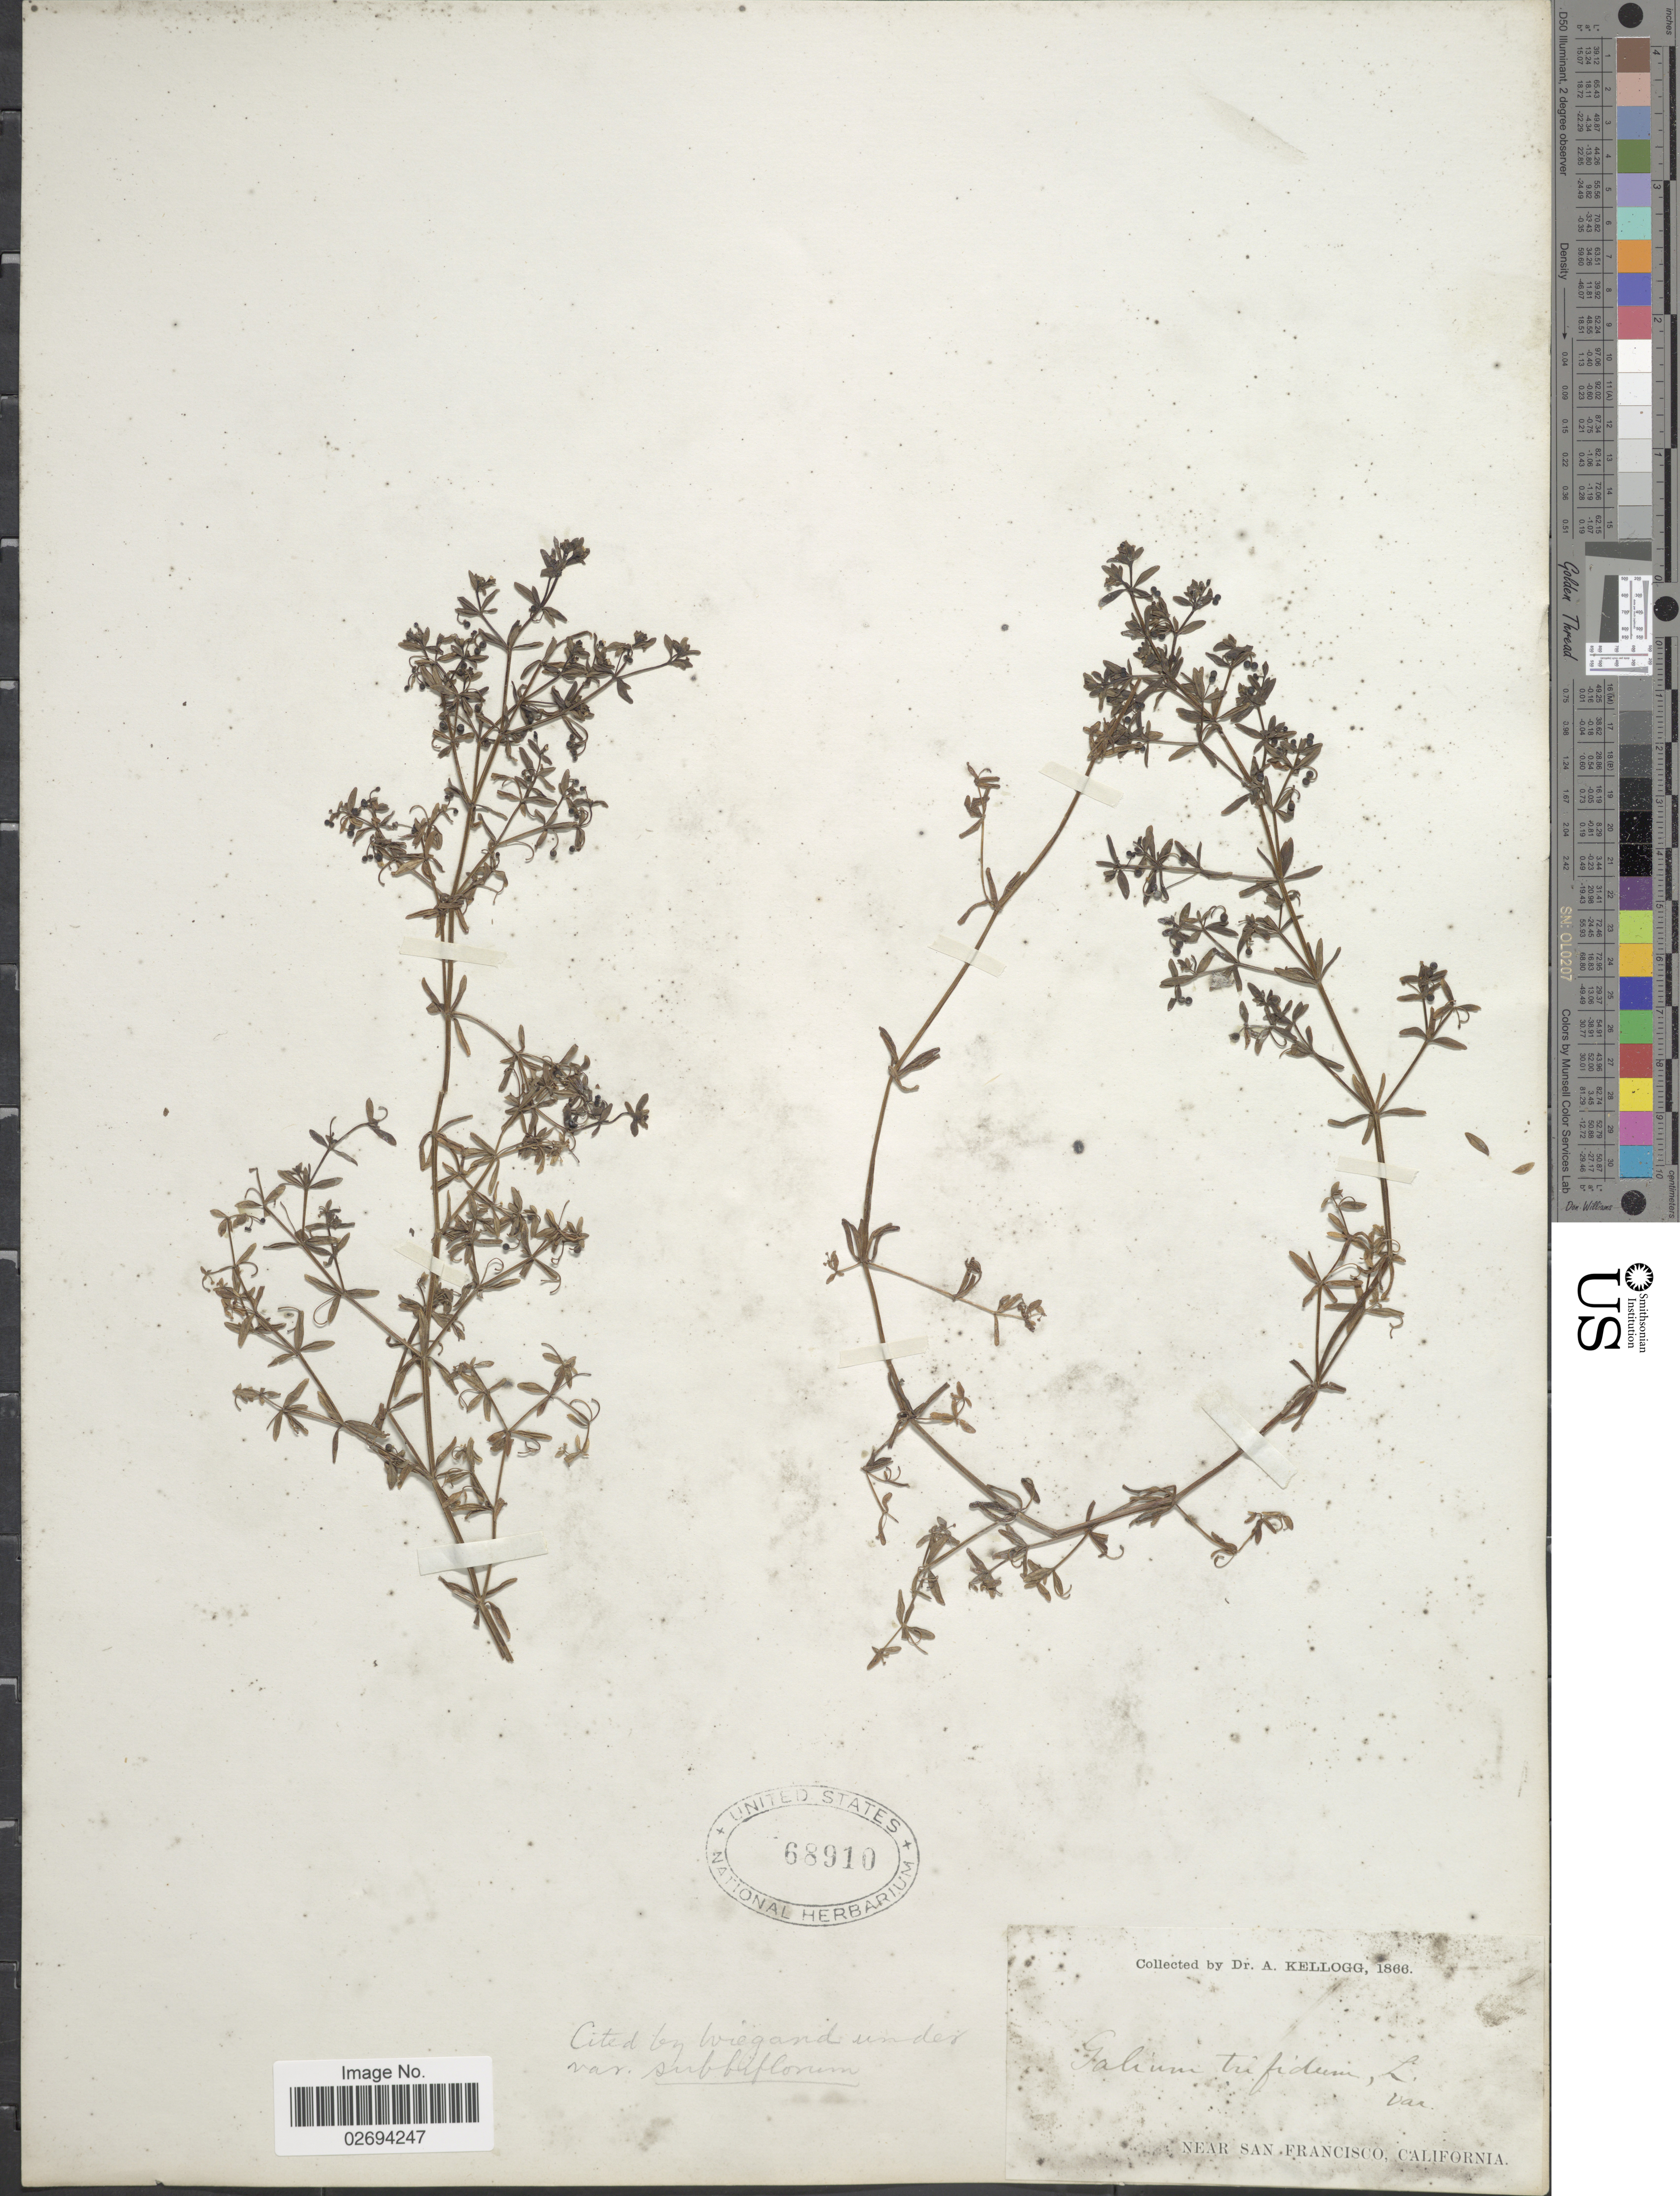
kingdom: Plantae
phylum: Tracheophyta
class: Magnoliopsida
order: Gentianales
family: Rubiaceae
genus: Galium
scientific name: Galium trifidum var. subbiflorum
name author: Wiegand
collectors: A. Kellogg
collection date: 1866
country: United States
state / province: California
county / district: San Francisco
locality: Near San Francisco.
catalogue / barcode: US 68910